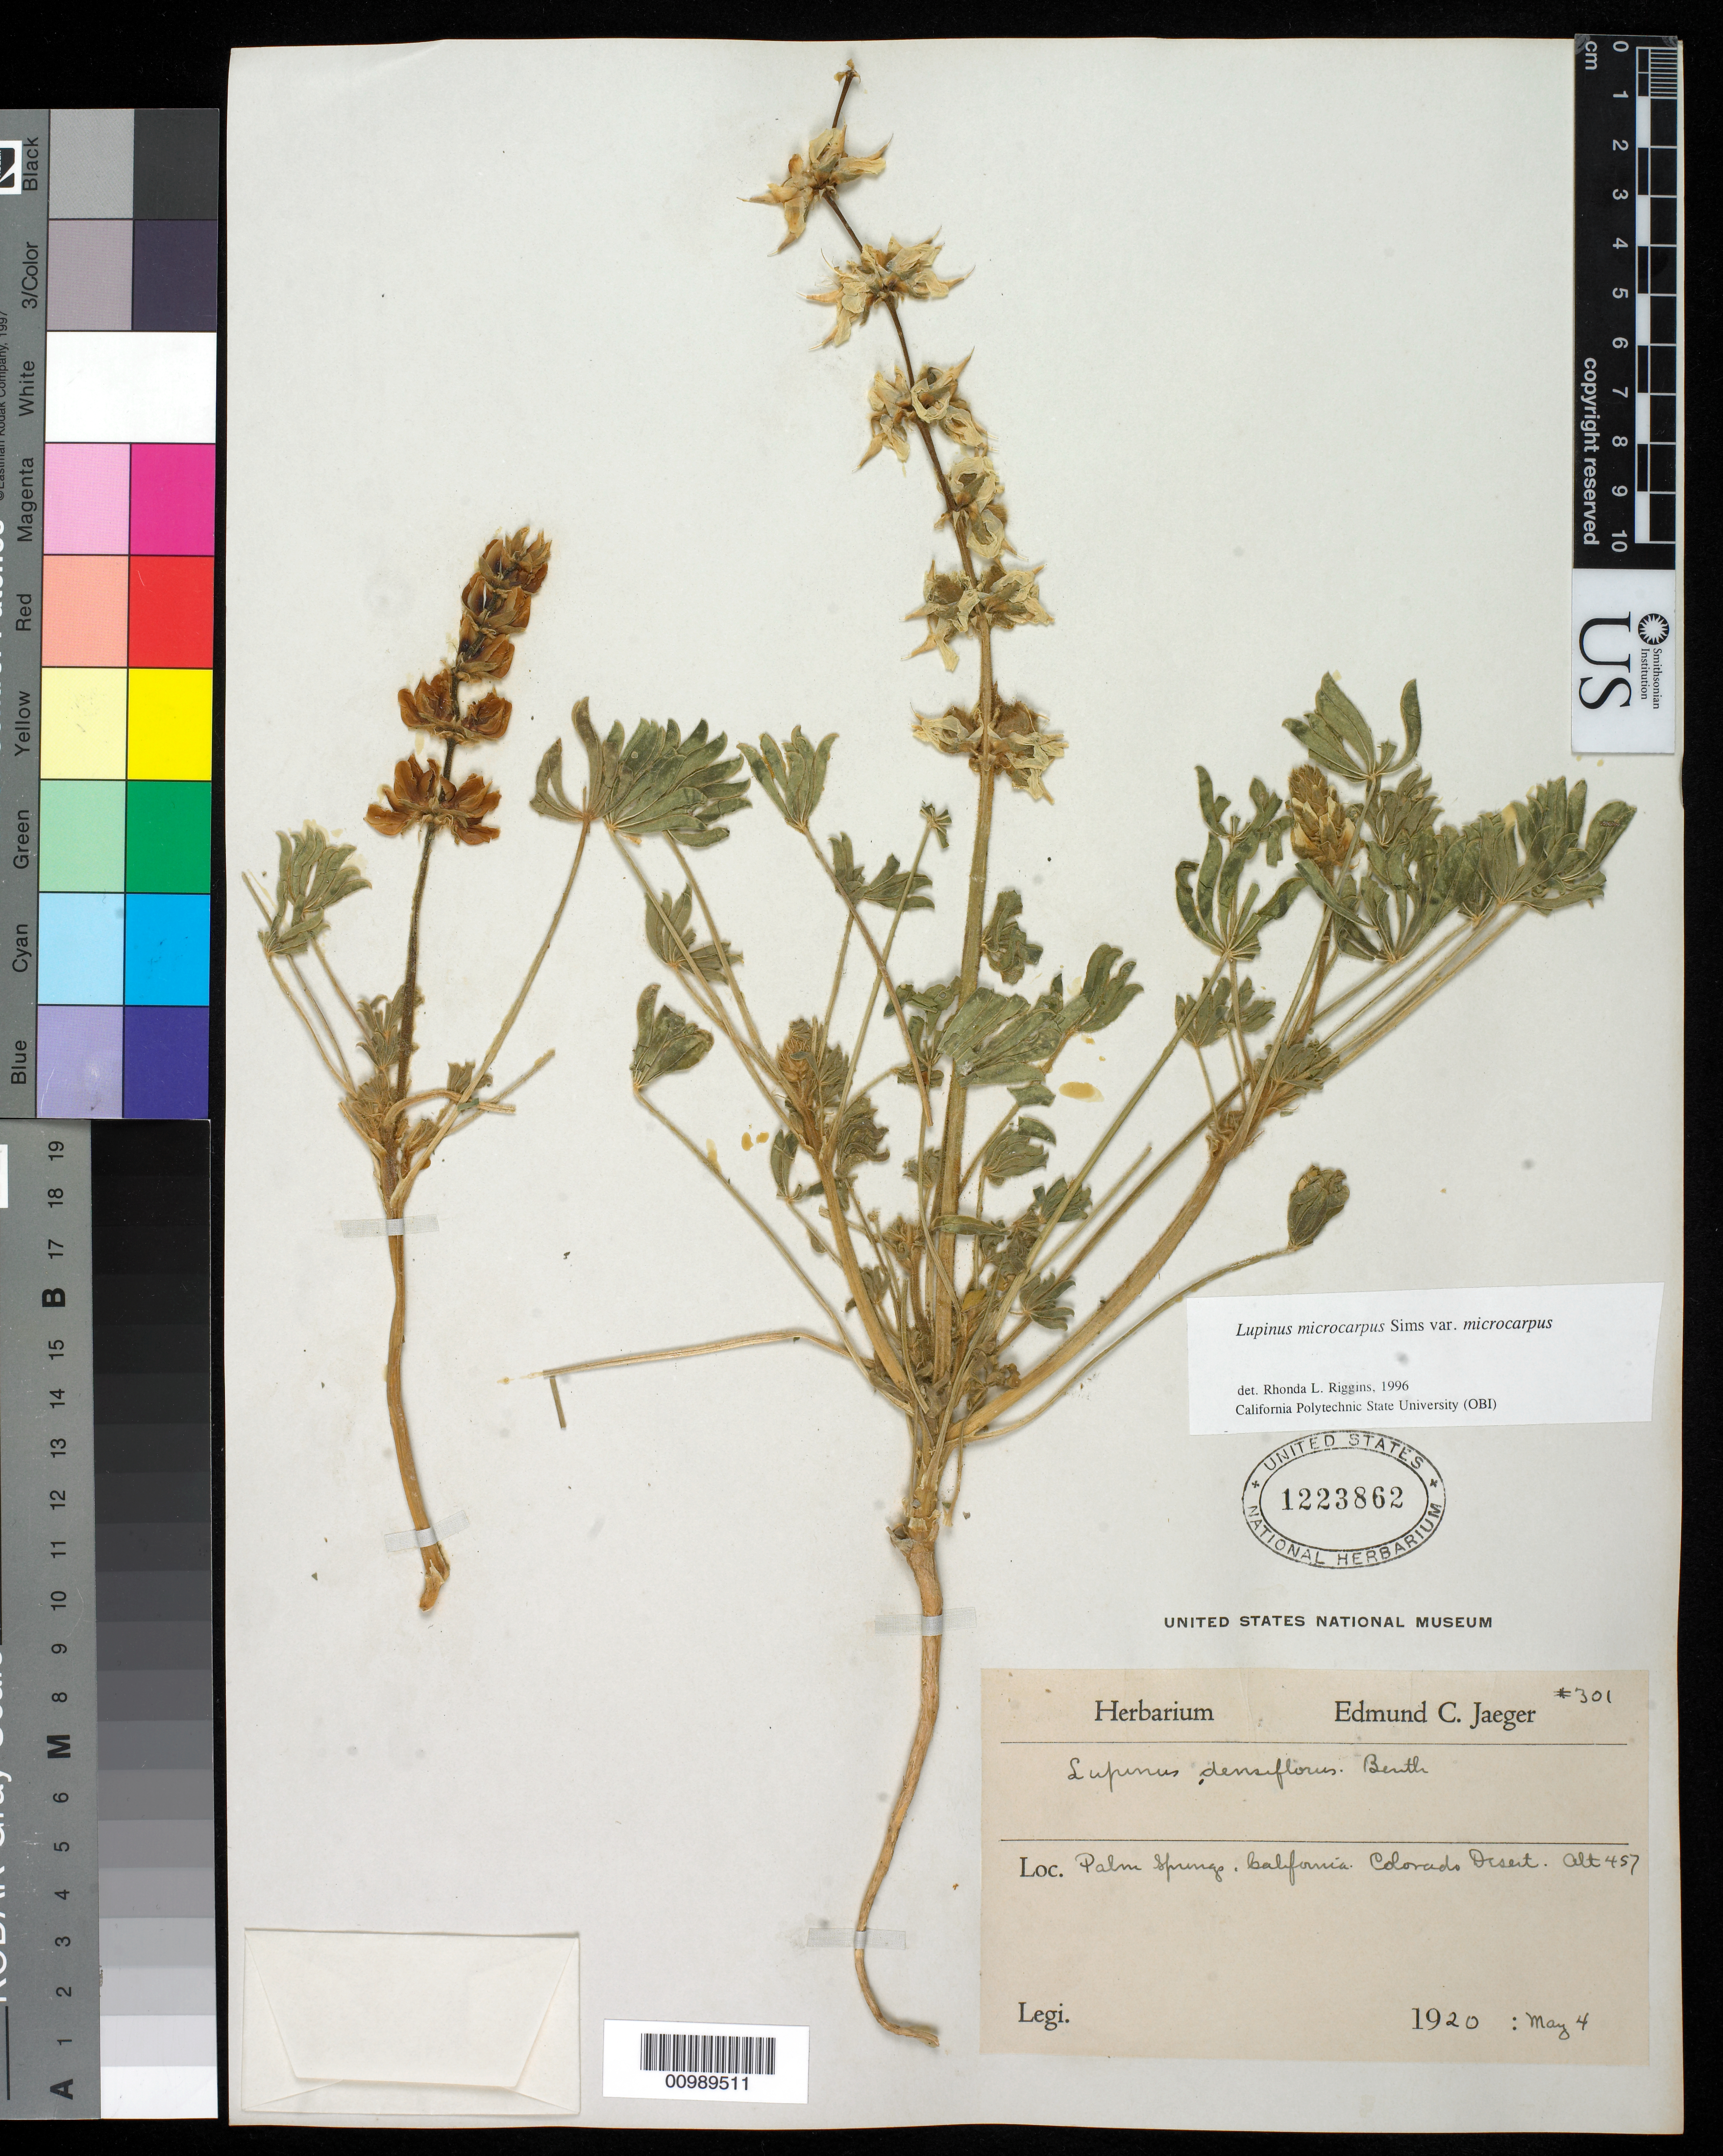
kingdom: Plantae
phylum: Tracheophyta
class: Magnoliopsida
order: Fabales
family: Fabaceae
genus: Lupinus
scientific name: Lupinus microcarpus var. microcarpus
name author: Sims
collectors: E. Jaeger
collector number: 301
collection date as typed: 04 May 1920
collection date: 1920-05-04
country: United States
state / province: California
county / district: Riverside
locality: Palm Springs, California, Colorado Desert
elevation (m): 457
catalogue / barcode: US 1223862